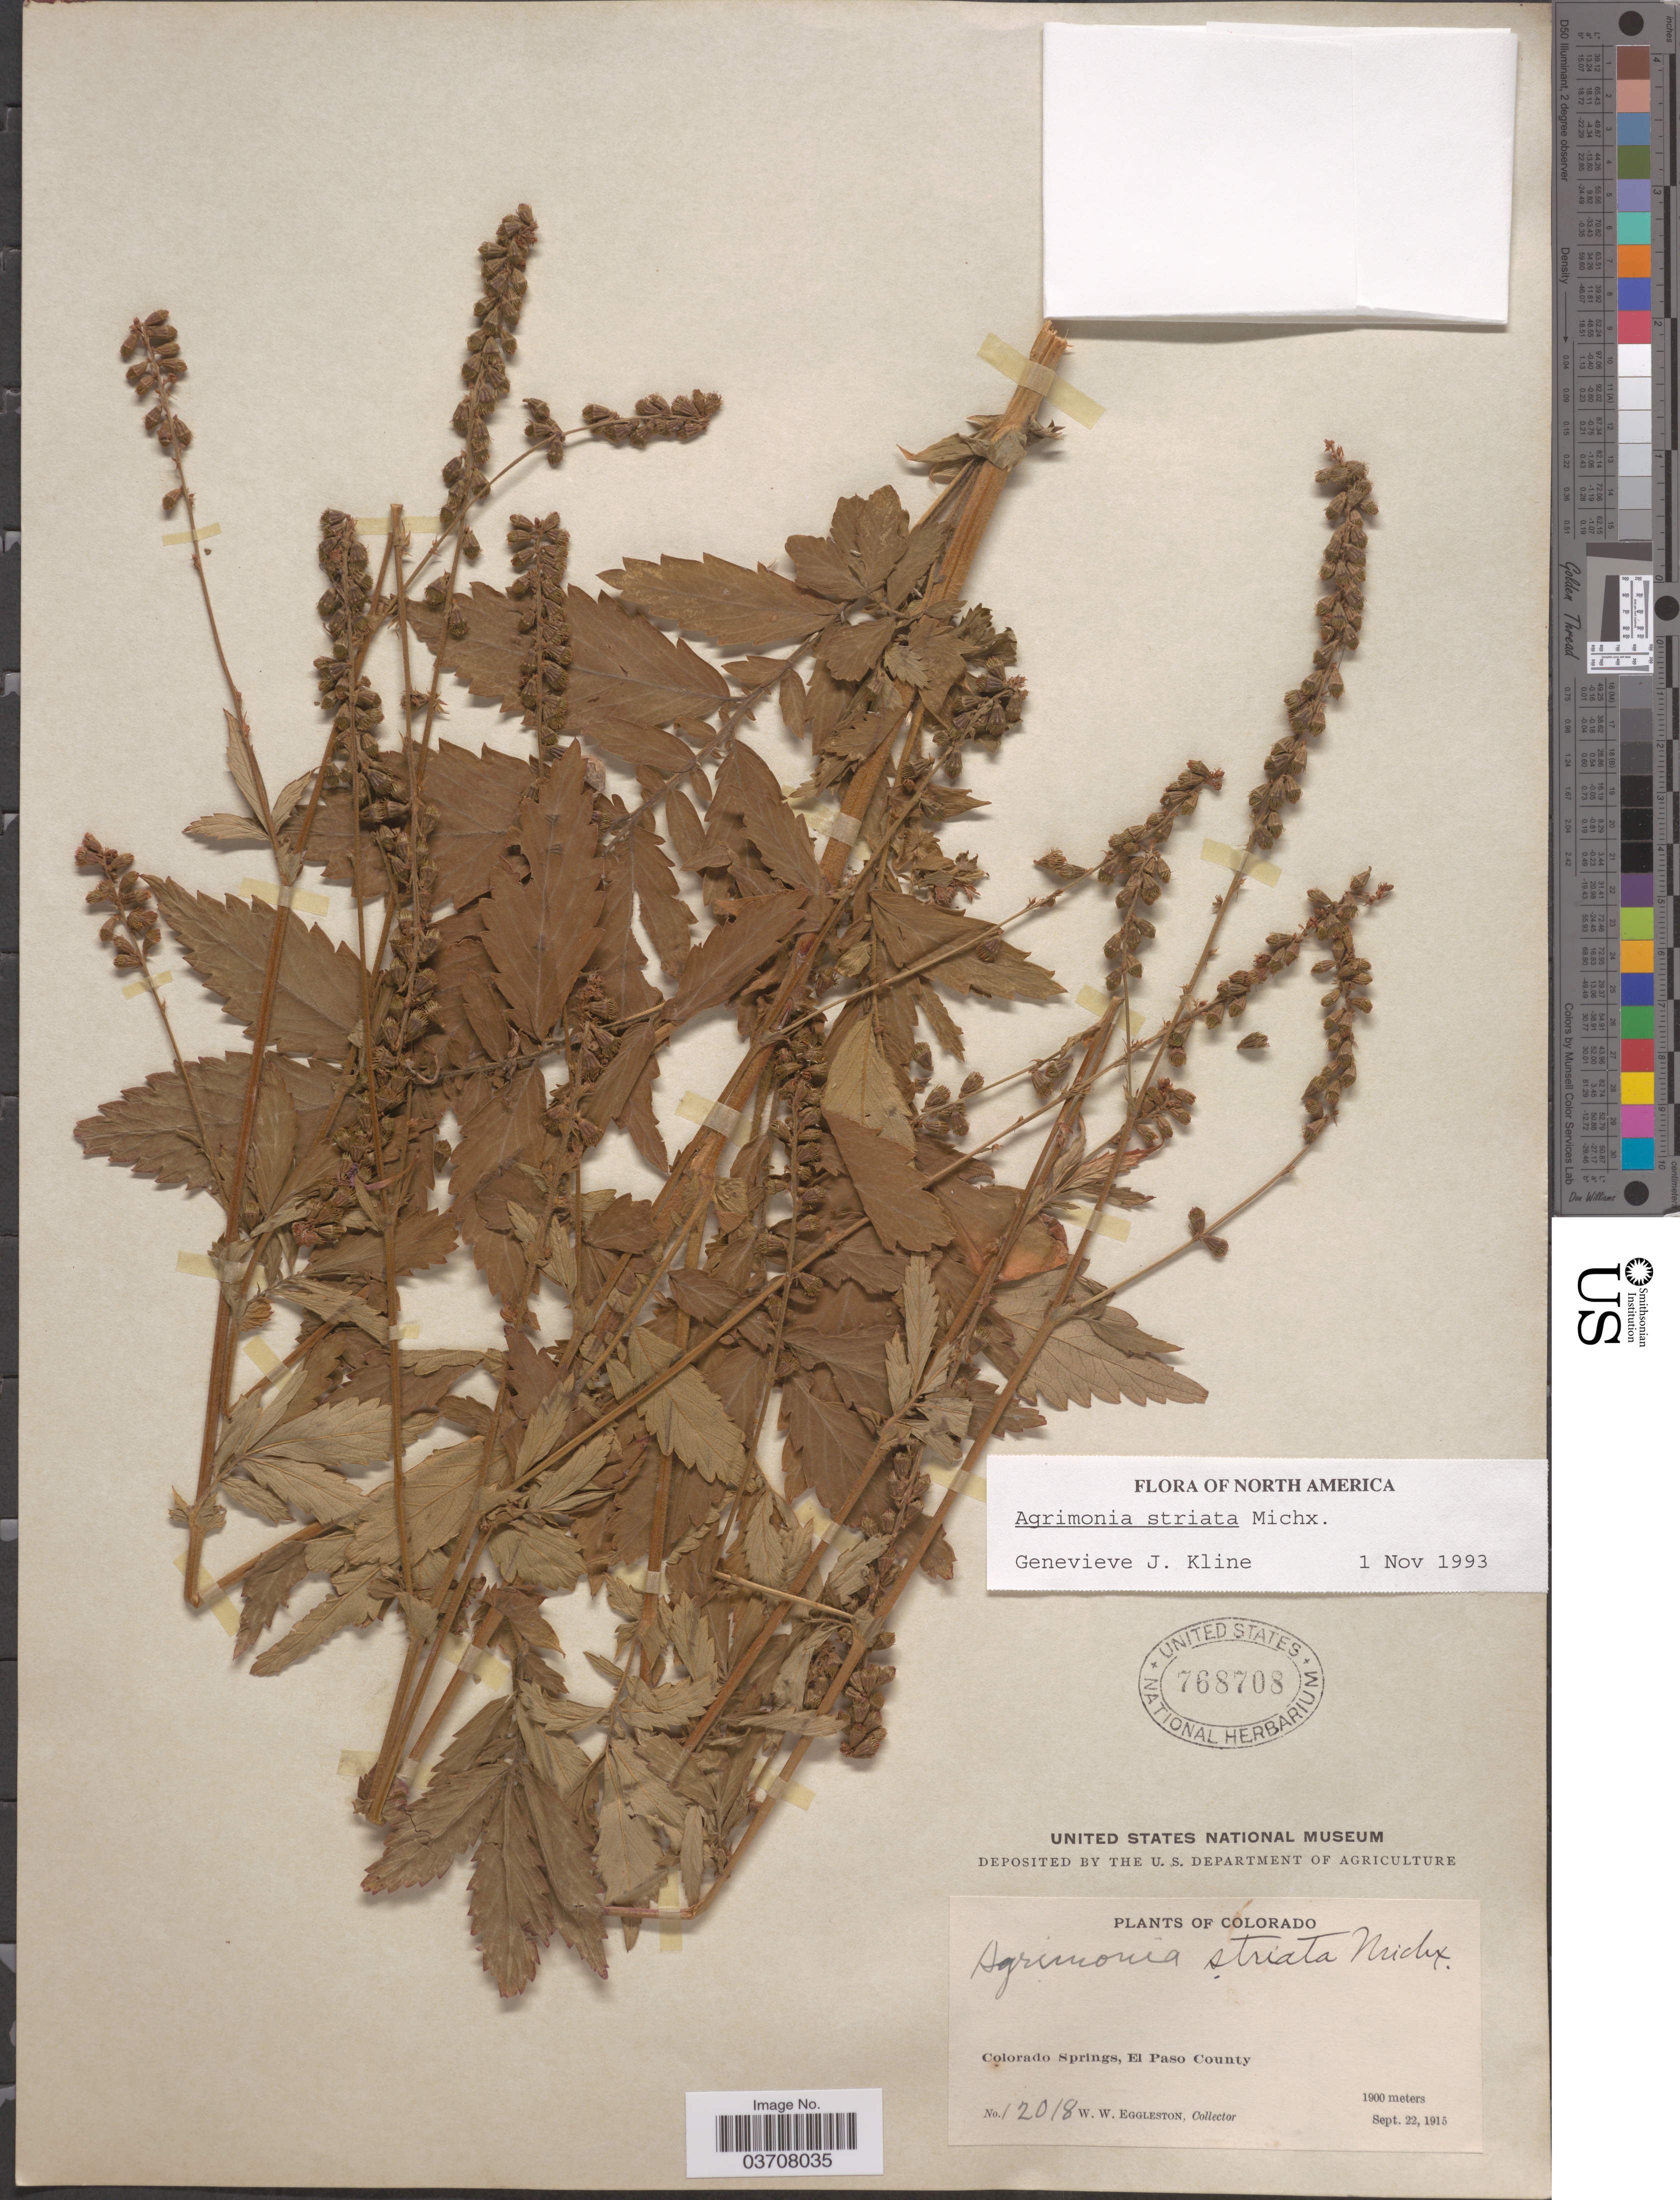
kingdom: Plantae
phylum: Tracheophyta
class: Magnoliopsida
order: Rosales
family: Rosaceae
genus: Agrimonia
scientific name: Agrimonia striata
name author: Michx.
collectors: W. W. Eggleston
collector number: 12018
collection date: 1915-09-22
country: United States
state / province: Colorado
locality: Colorado Springs, El Paso County.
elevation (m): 1900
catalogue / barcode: US 768708